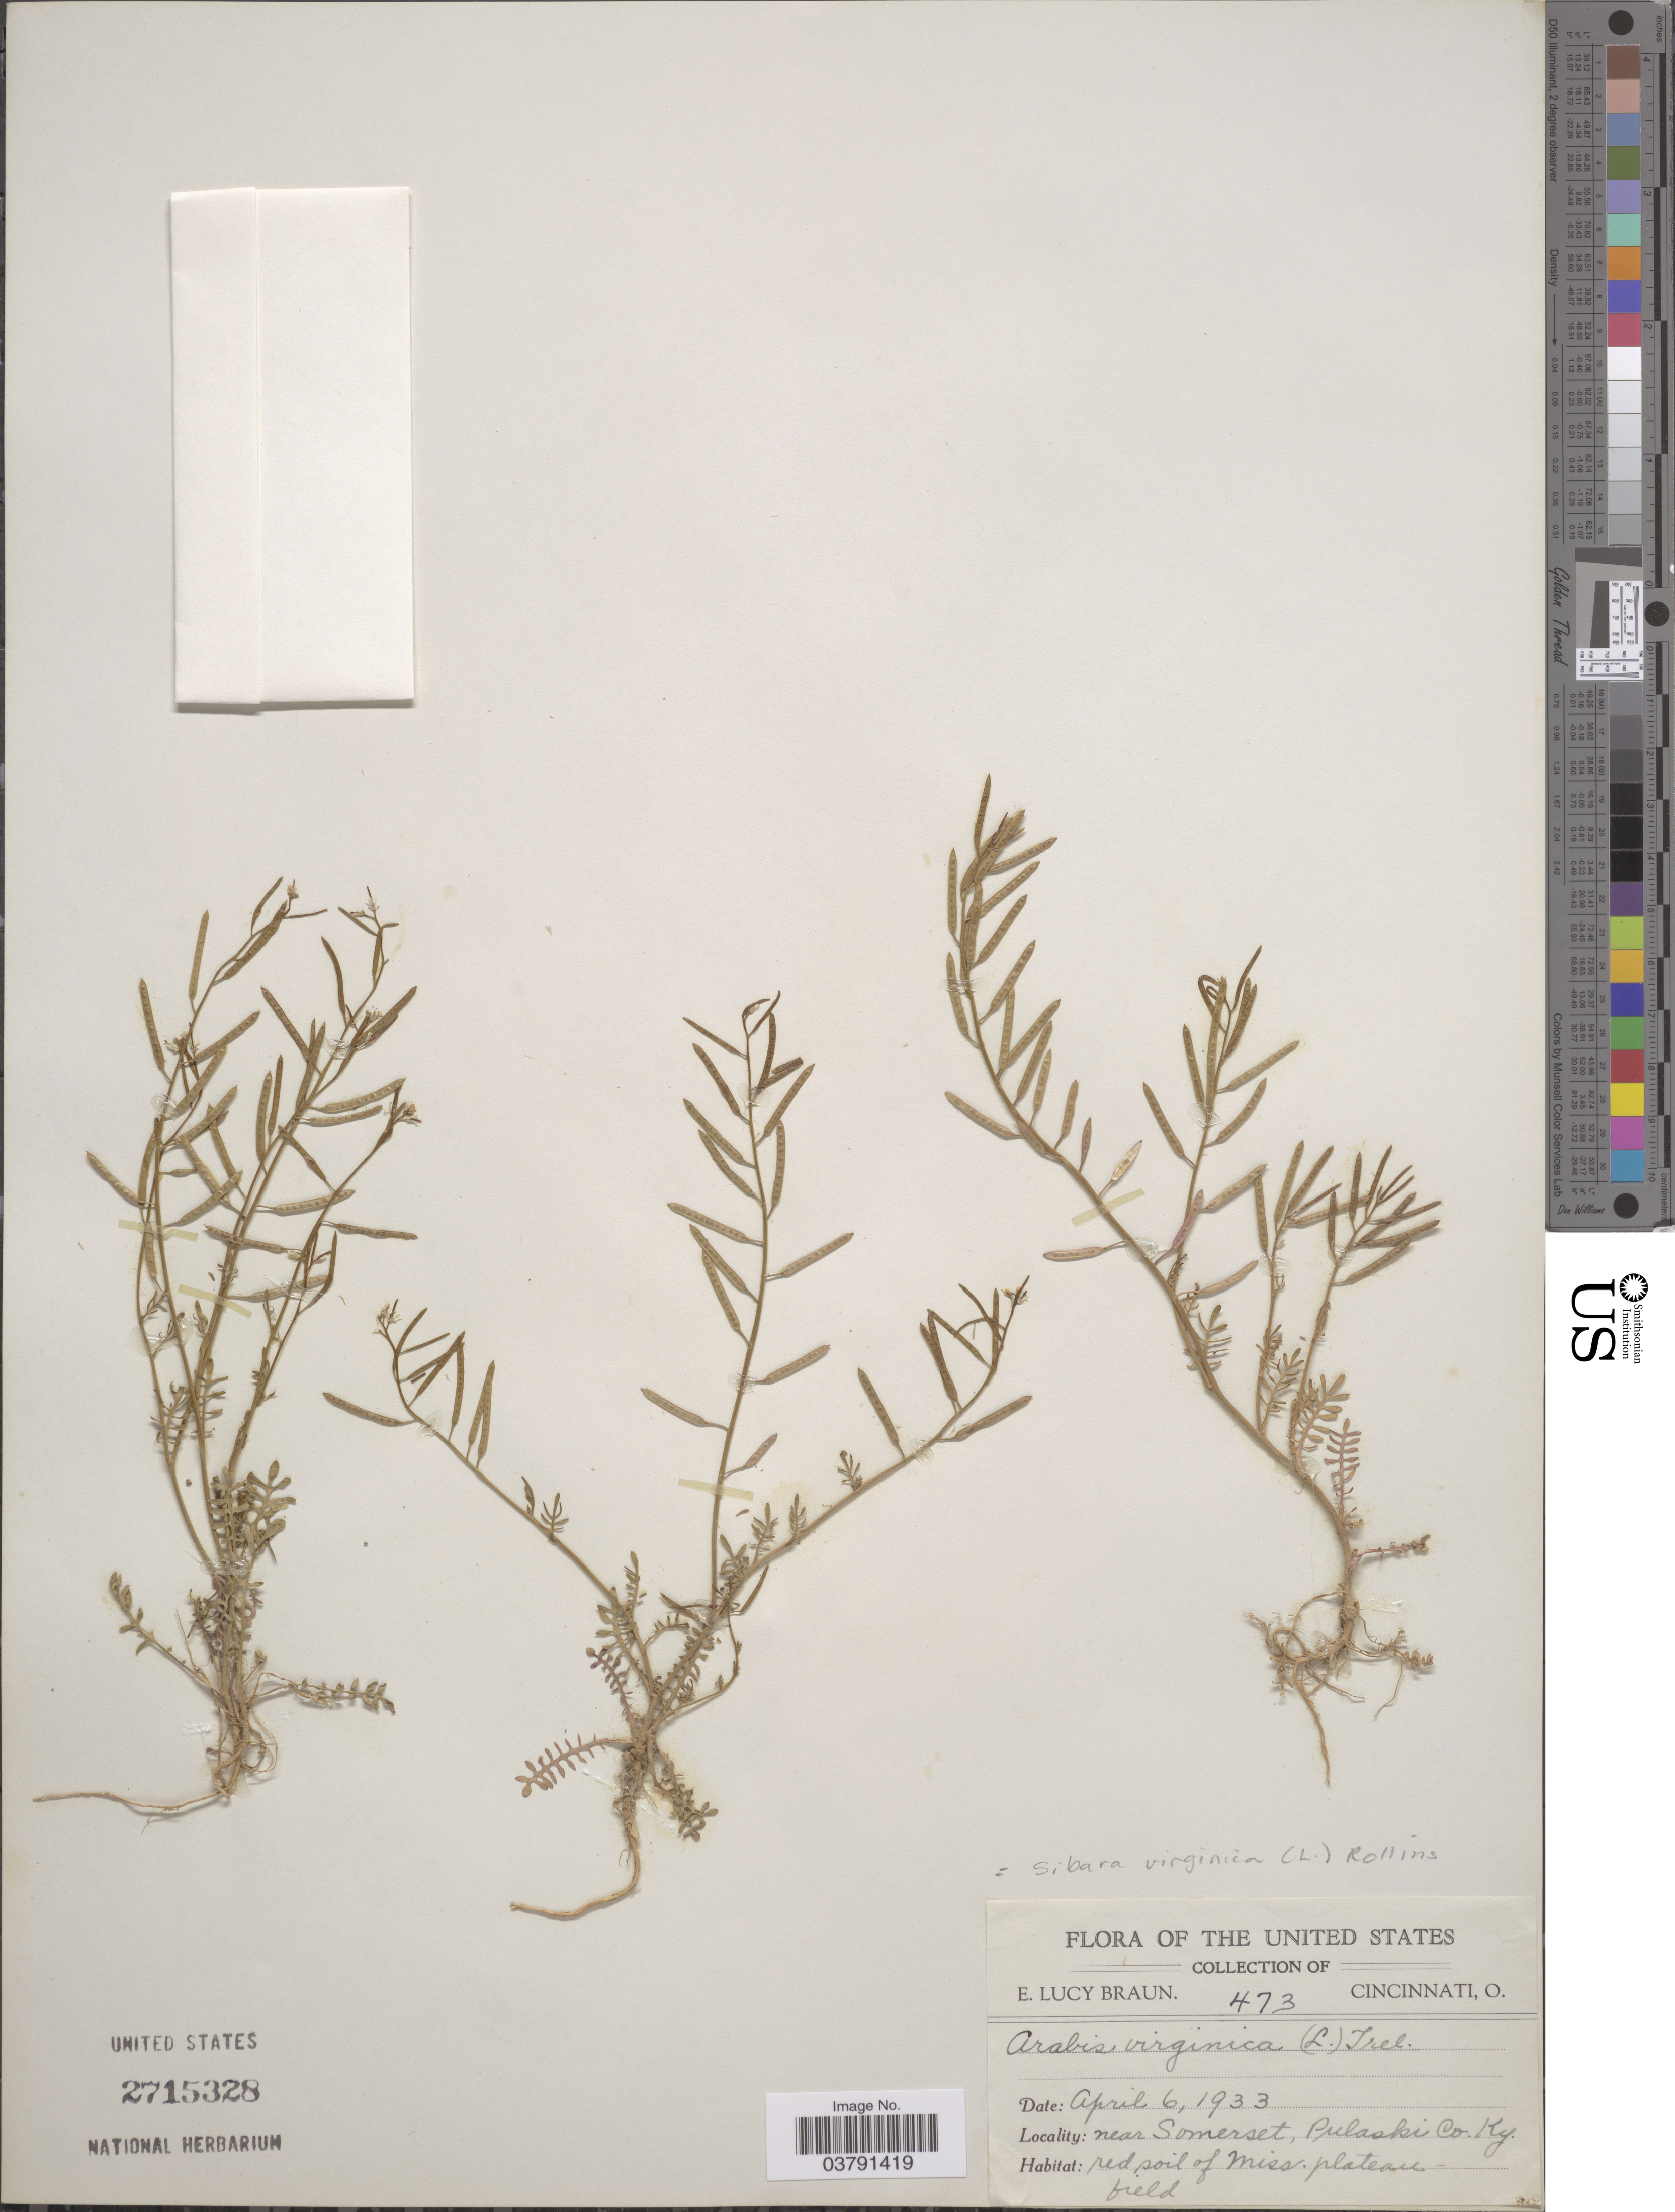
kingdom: Plantae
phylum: Tracheophyta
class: Magnoliopsida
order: Brassicales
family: Brassicaceae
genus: Planodes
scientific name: Planodes virginicum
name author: (L.) Greene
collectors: E. L. Braun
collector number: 473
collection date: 1933-04-06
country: United States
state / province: Kentucky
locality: Near Somerset, Pulaski Co. Red soil of Miss. plateau field.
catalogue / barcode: US 2715328